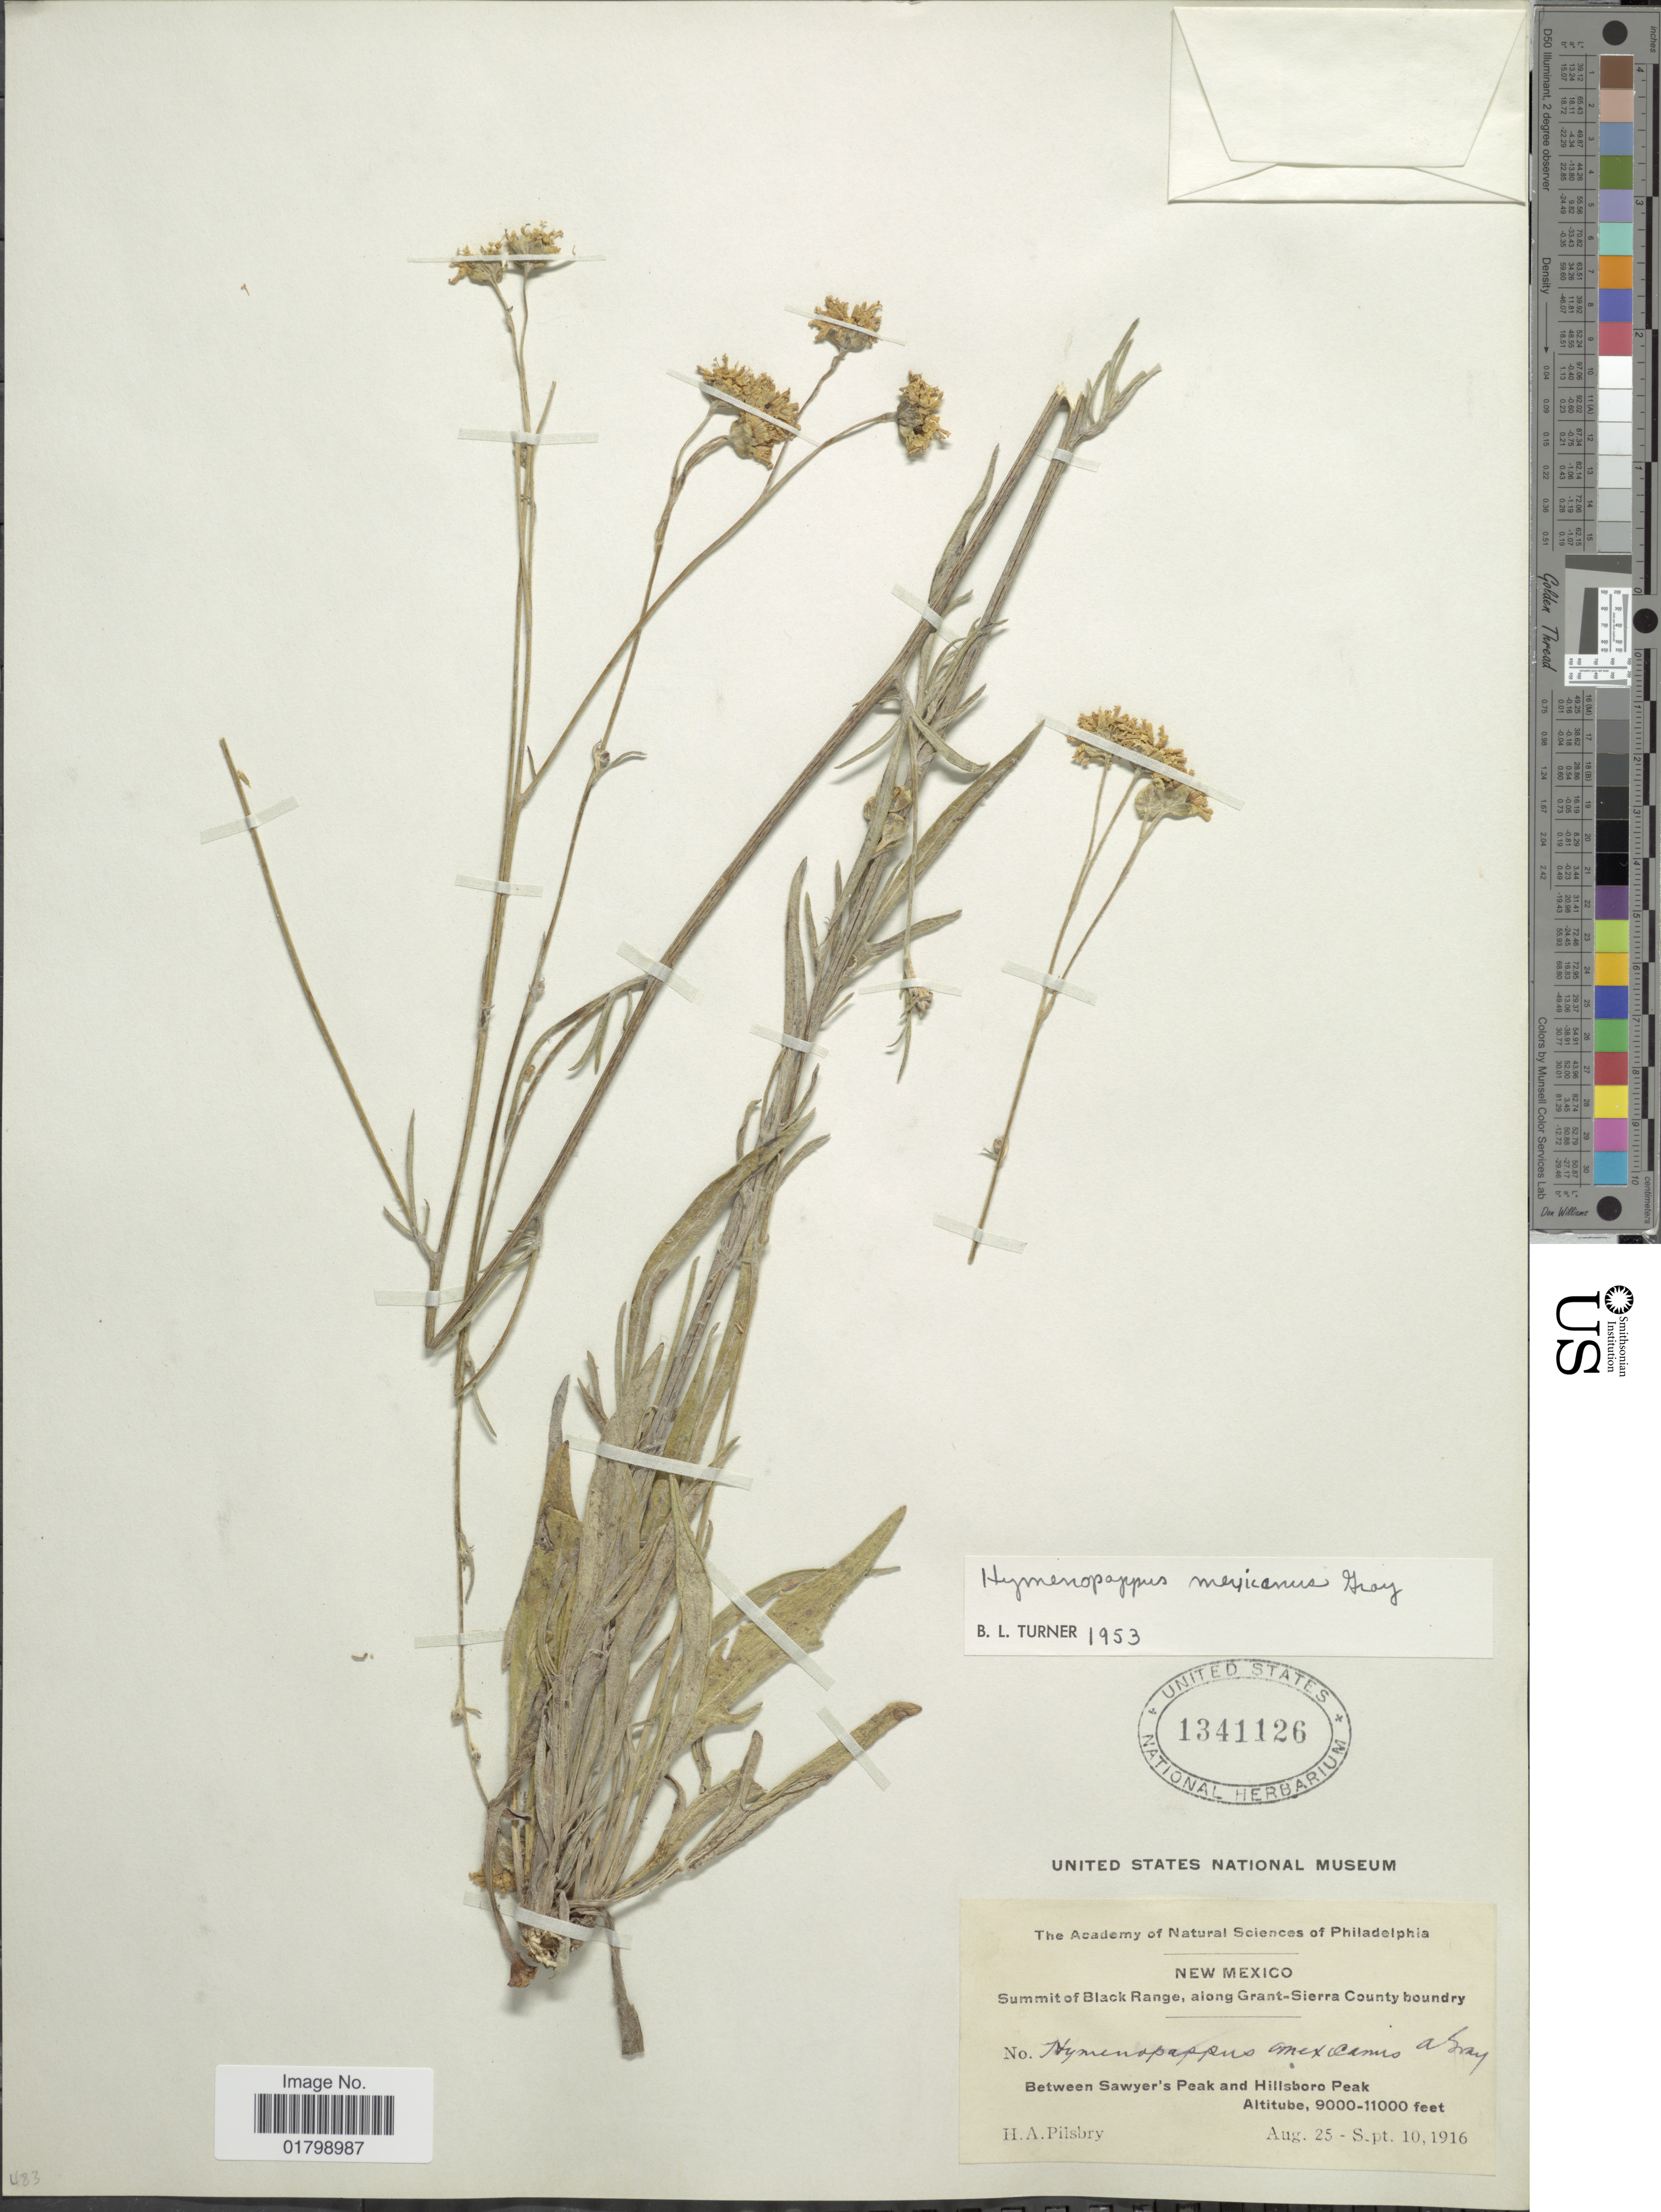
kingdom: Plantae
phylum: Tracheophyta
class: Magnoliopsida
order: Asterales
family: Asteraceae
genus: Hymenopappus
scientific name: Hymenopappus mexicanus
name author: A. Gray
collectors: H. Pilsbry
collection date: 1916-08-25/1916-09-10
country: United States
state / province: New Mexico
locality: Summit of Black Range, along Grant-Sierra County boundary, between Sawyer's Peak and Hillsboro Peak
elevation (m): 2743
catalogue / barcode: US 1341126